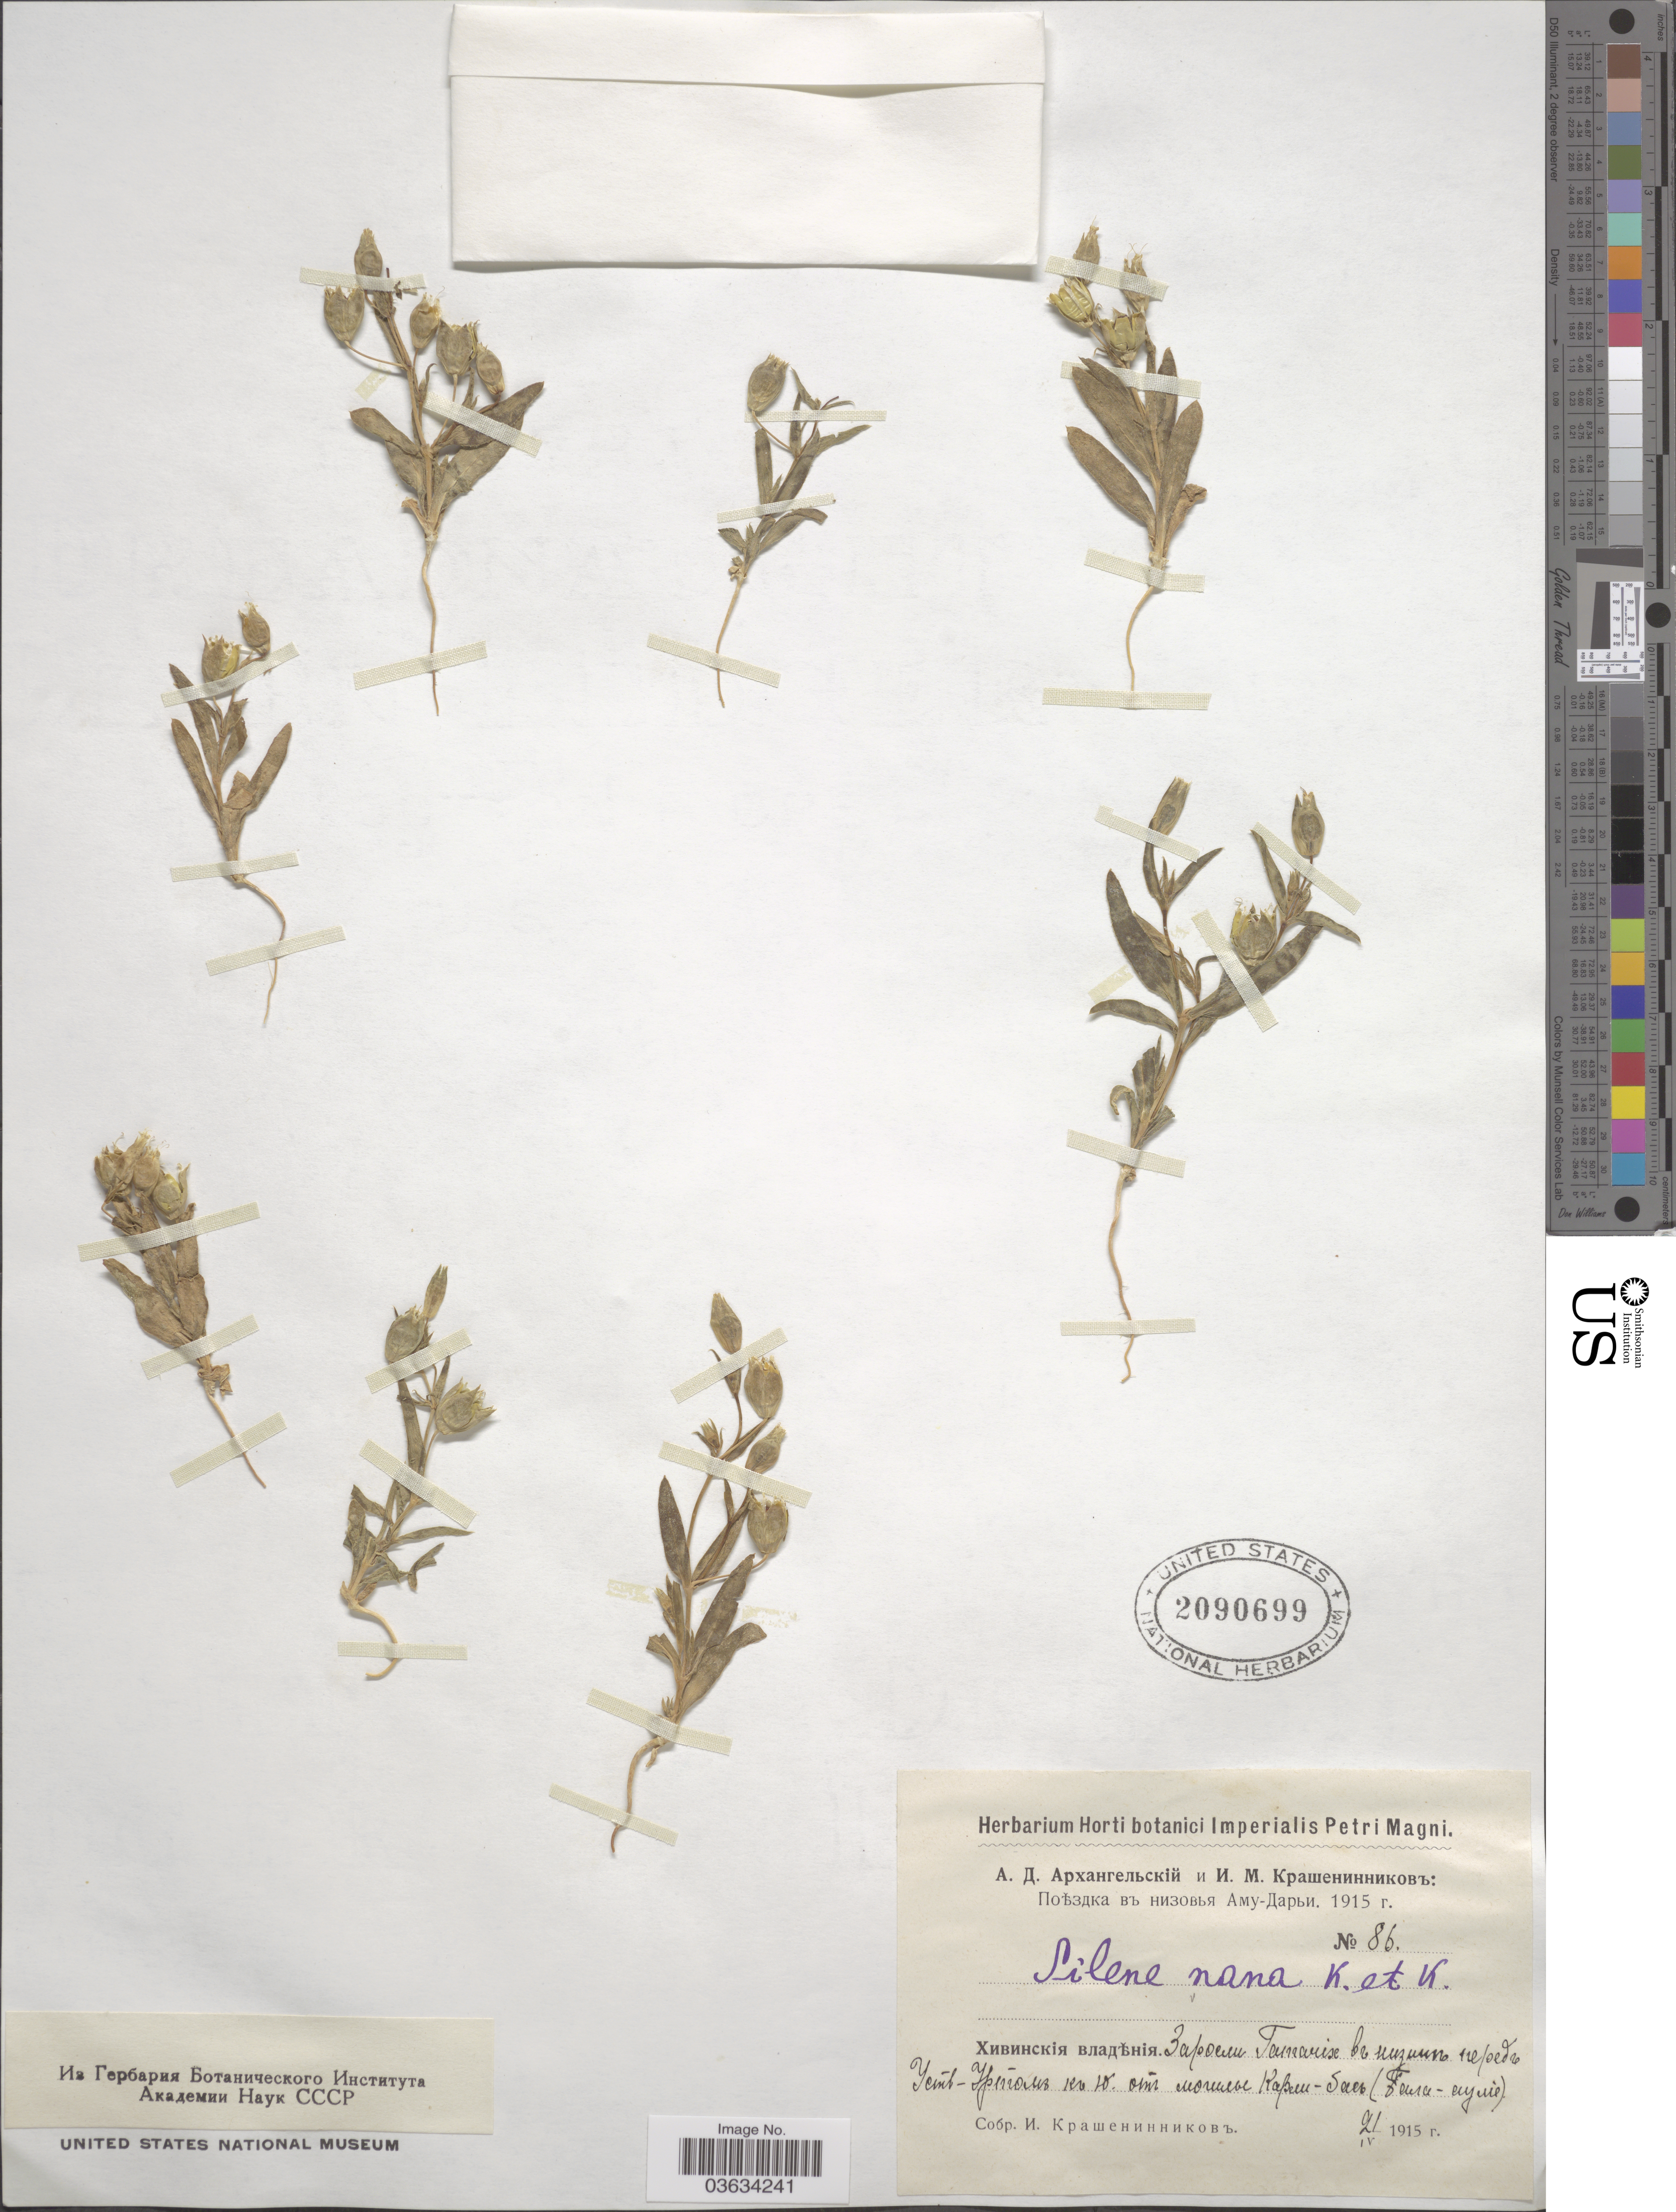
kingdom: Plantae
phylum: Tracheophyta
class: Magnoliopsida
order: Caryophyllales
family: Caryophyllaceae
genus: Silene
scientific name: Silene nana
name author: Kar. & Kir.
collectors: I. Krasheninnikov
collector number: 86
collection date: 1915-04-21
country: Uzbekistan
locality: Downstream Amu-Darya River before Ust-Urt.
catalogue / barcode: US 2090699